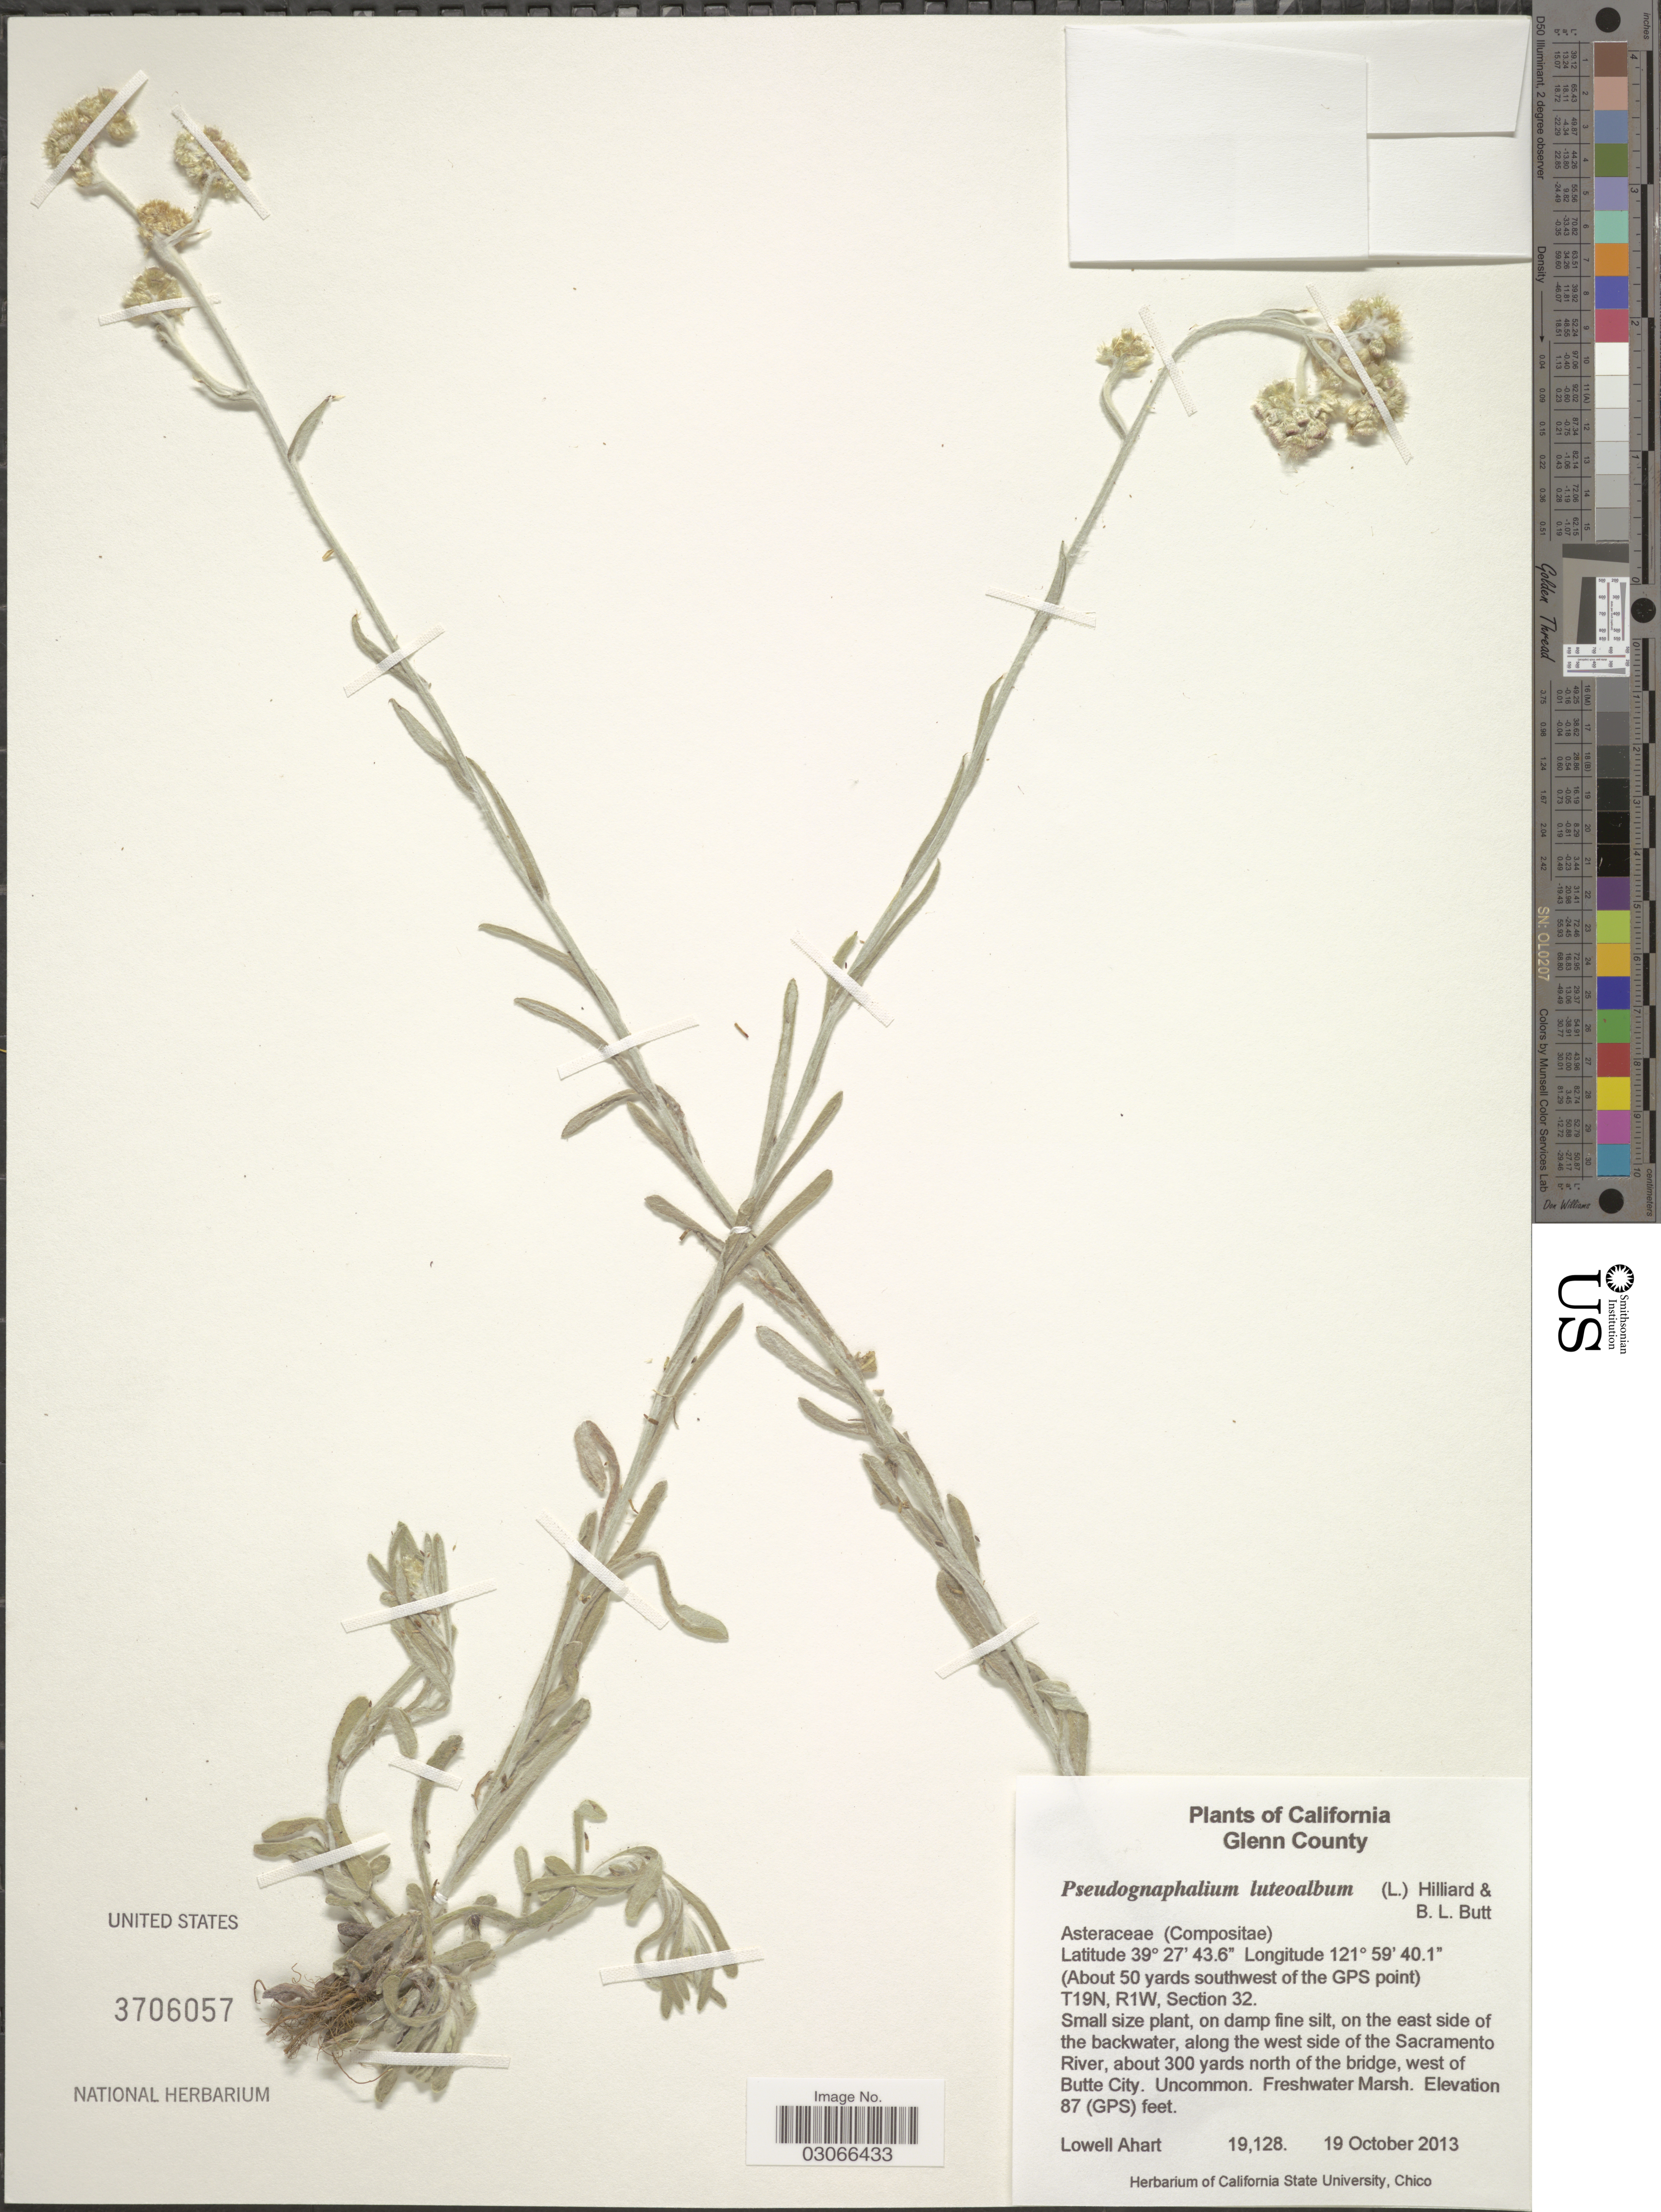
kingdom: Plantae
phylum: Tracheophyta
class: Magnoliopsida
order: Asterales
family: Asteraceae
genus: Pseudognaphalium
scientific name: Pseudognaphalium luteoalbum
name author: (L.) Hilliard & B.L. Burtt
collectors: L. Ahart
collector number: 19128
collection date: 2013-10-19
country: United States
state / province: California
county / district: Glenn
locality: Glenn County. (About 50 yards southwest of the GPS point) T19N, R1W, Section 32. On the east side of the backwater, along the west side of the Sacramento River, about 300 yards north of the bridge, west of Butte City.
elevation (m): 27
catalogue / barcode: US 3706057